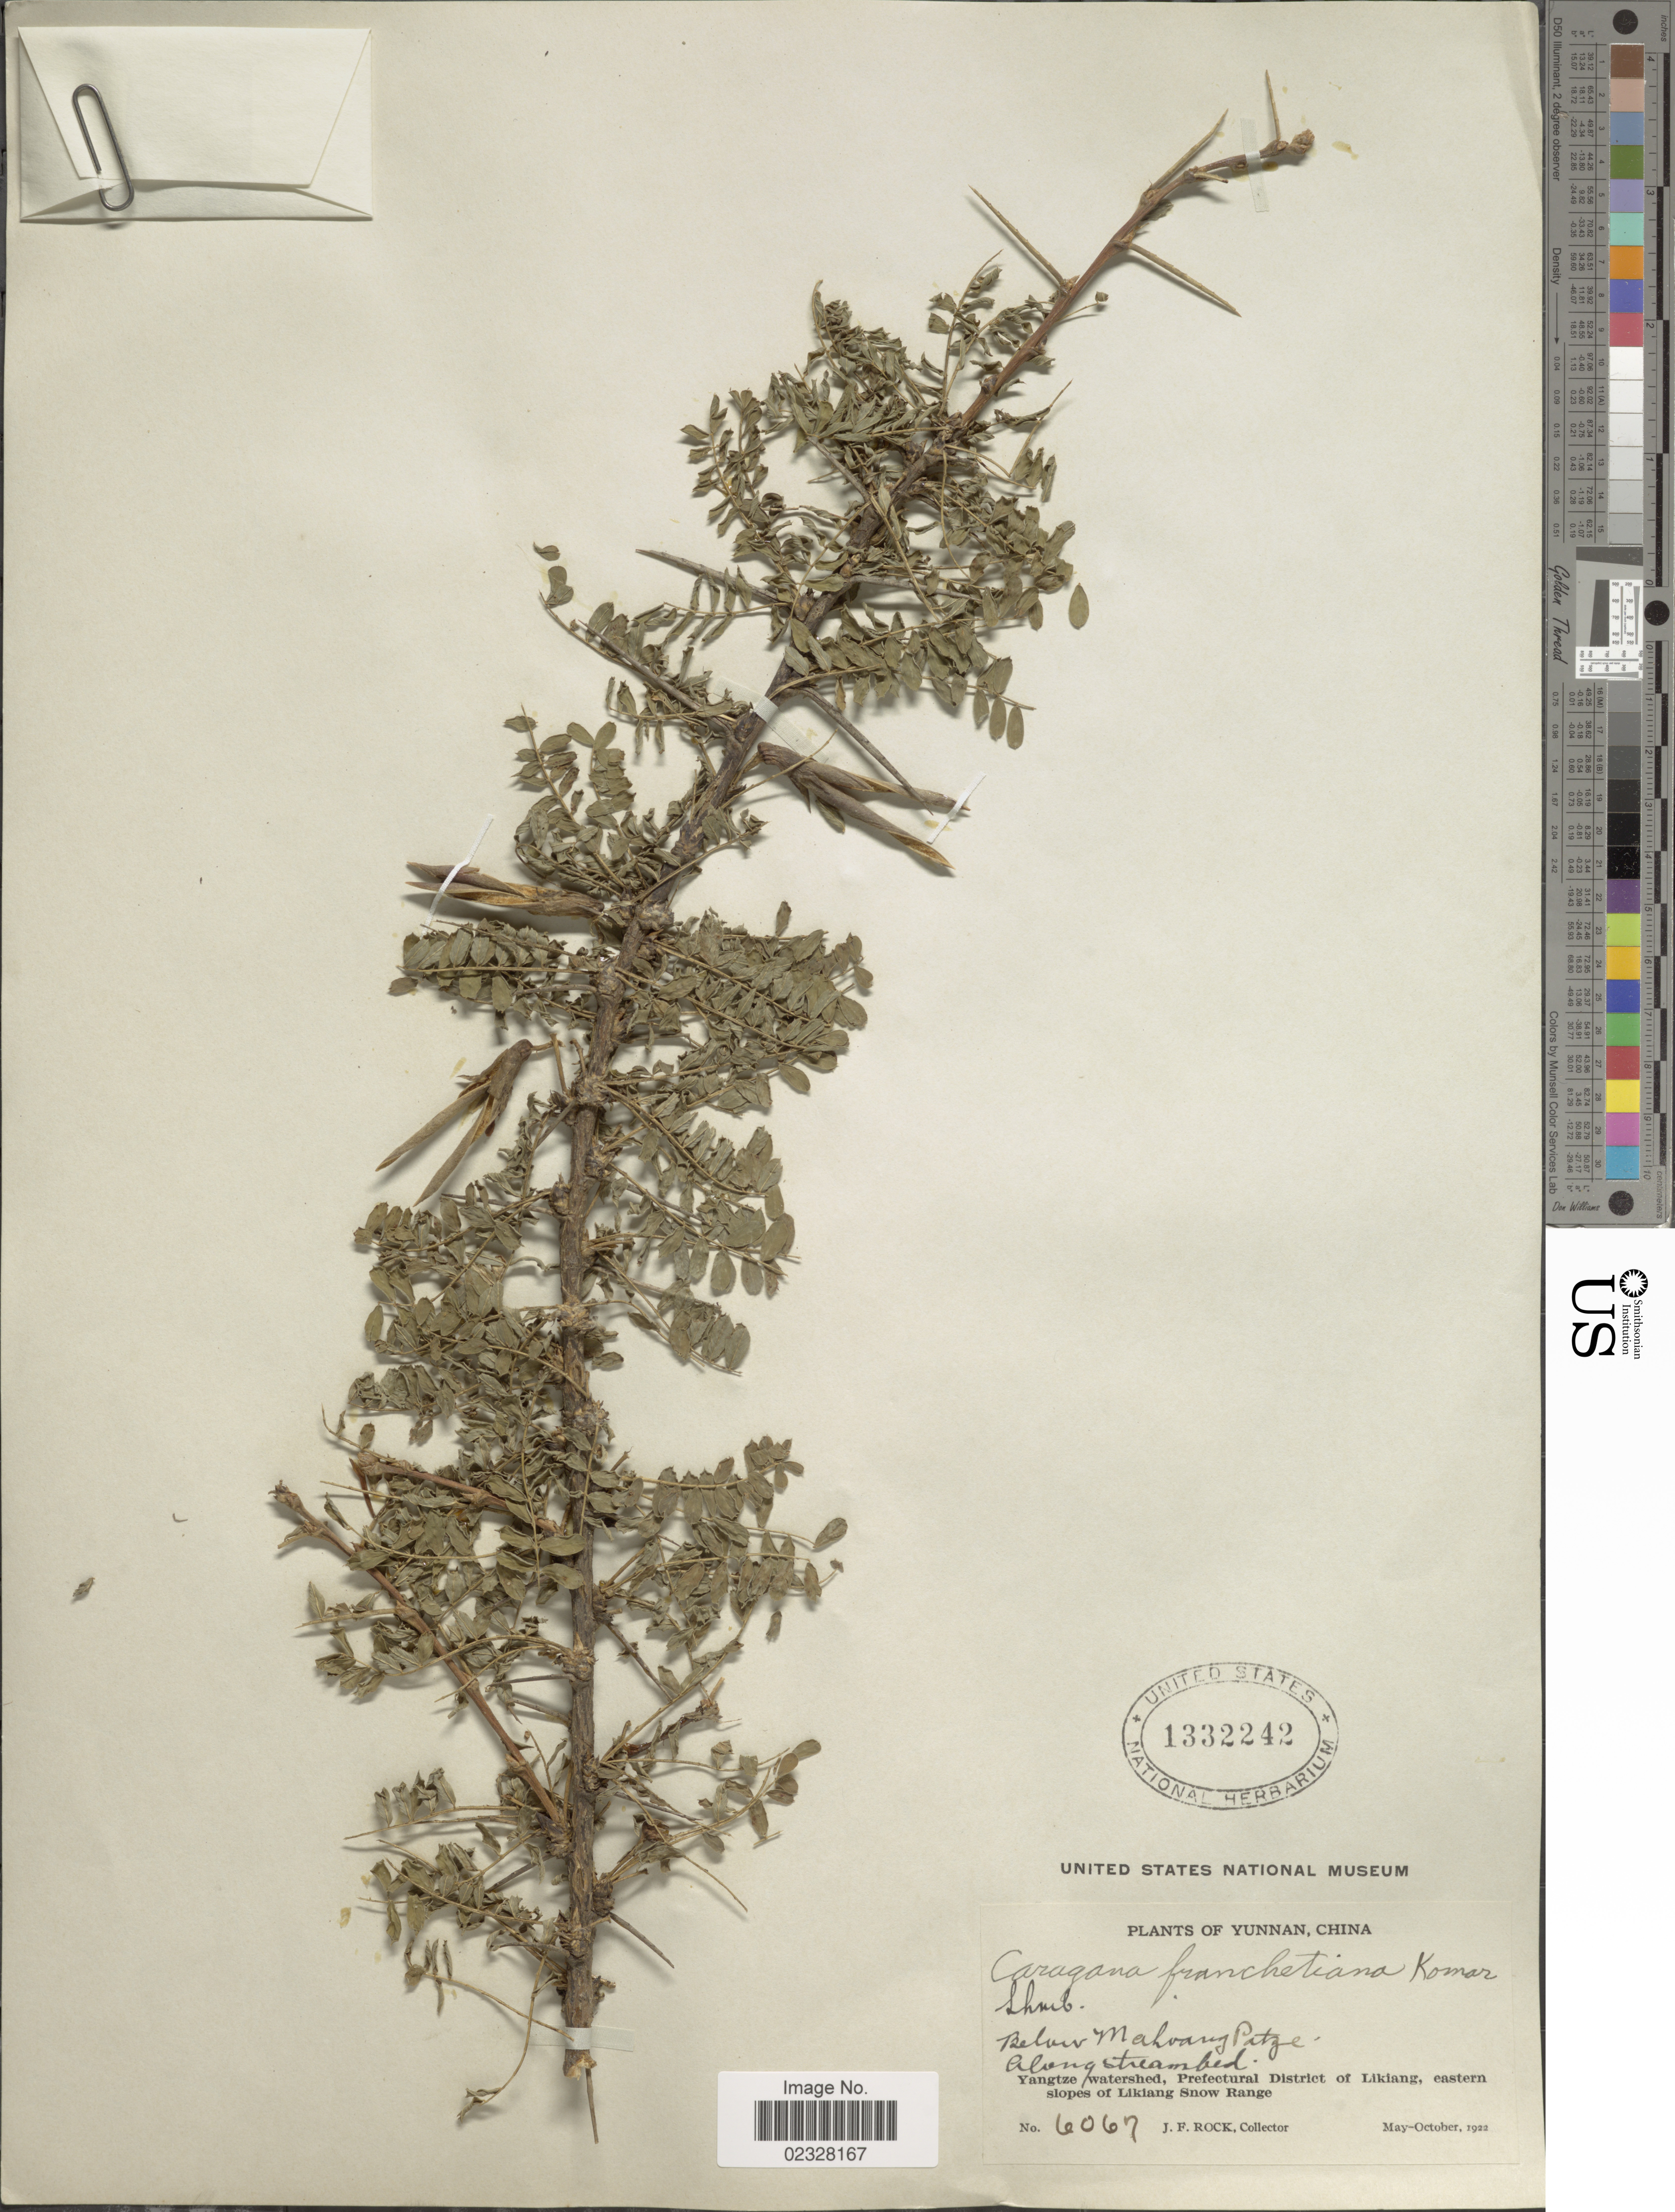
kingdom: Plantae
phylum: Tracheophyta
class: Magnoliopsida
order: Fabales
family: Fabaceae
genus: Caragana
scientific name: Caragana franchetiana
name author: Kom.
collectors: J. Rock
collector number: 6067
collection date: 1922-05/1922-10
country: China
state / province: Yunnan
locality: Below Mahong Patze. Along streambed. Yangtze watershed, Prefectural District of Likiang, eastern slopes of Likiang Snow Range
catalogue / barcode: US 1332242